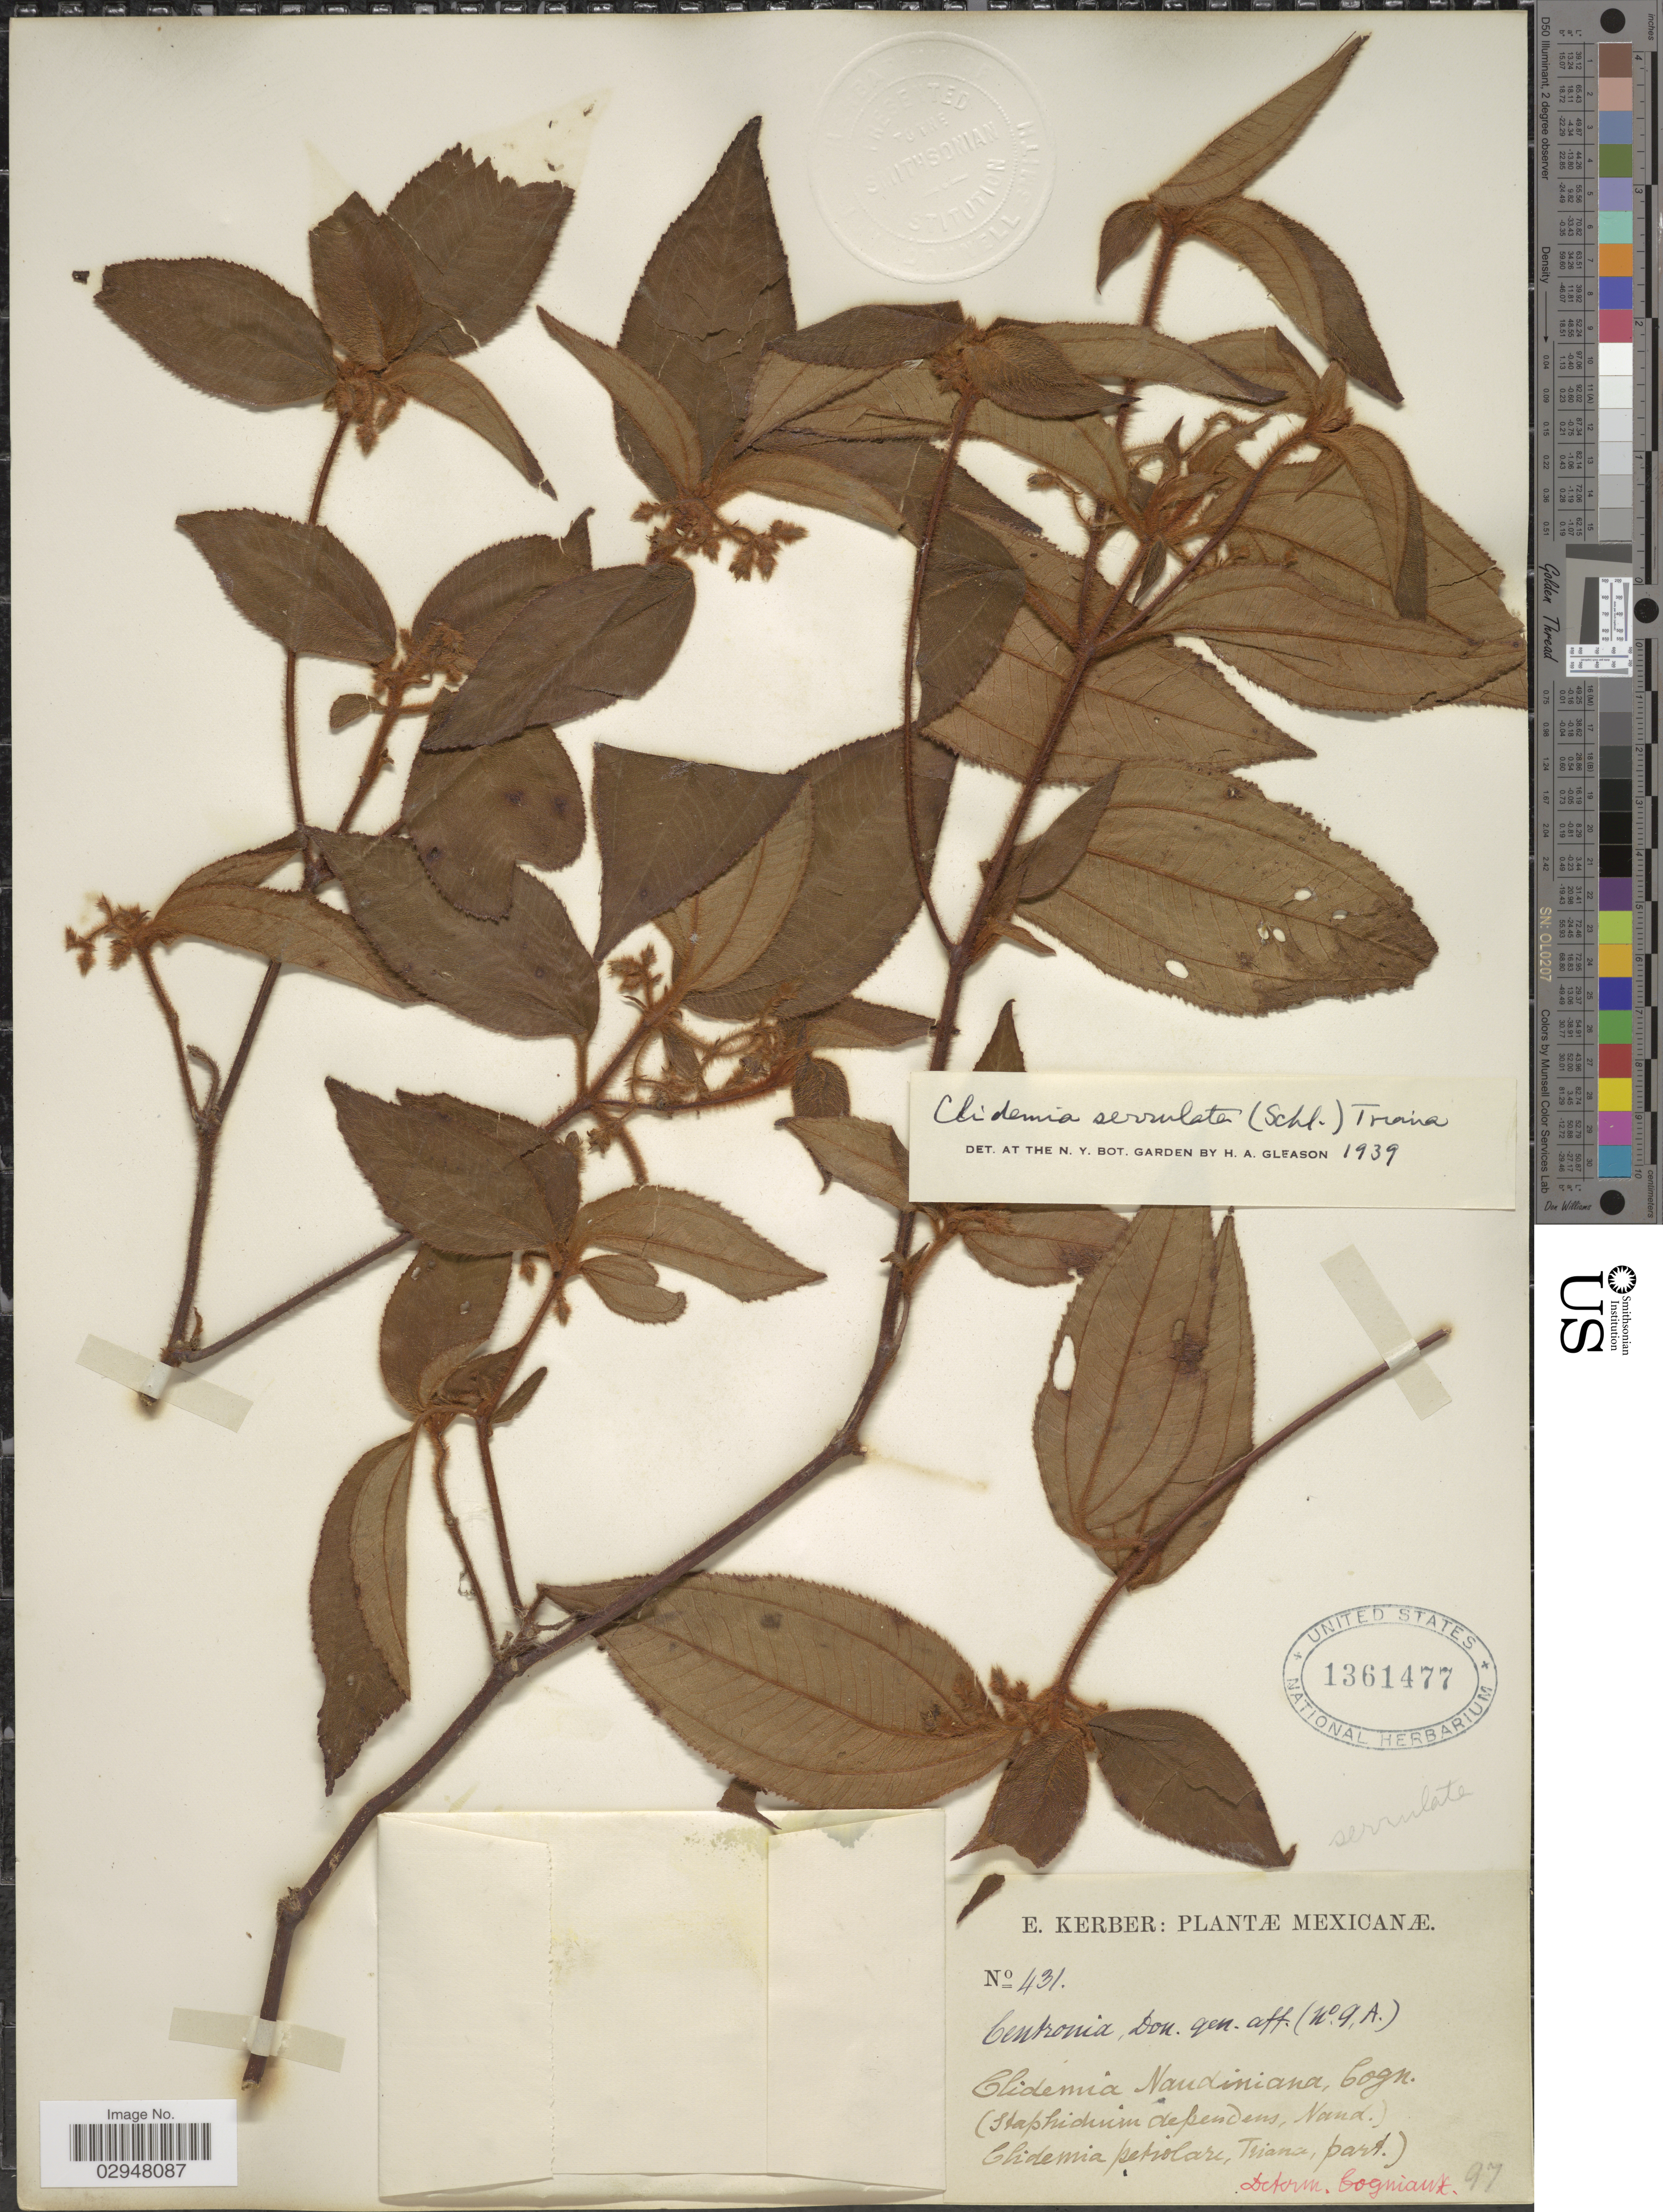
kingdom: Plantae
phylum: Tracheophyta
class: Magnoliopsida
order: Myrtales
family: Melastomataceae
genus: Clidemia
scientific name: Clidemia petiolaris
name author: (Schltdl. & Cham.) Schltdl. ex Triana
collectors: E. Kerber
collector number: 431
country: Mexico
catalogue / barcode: US 1361477